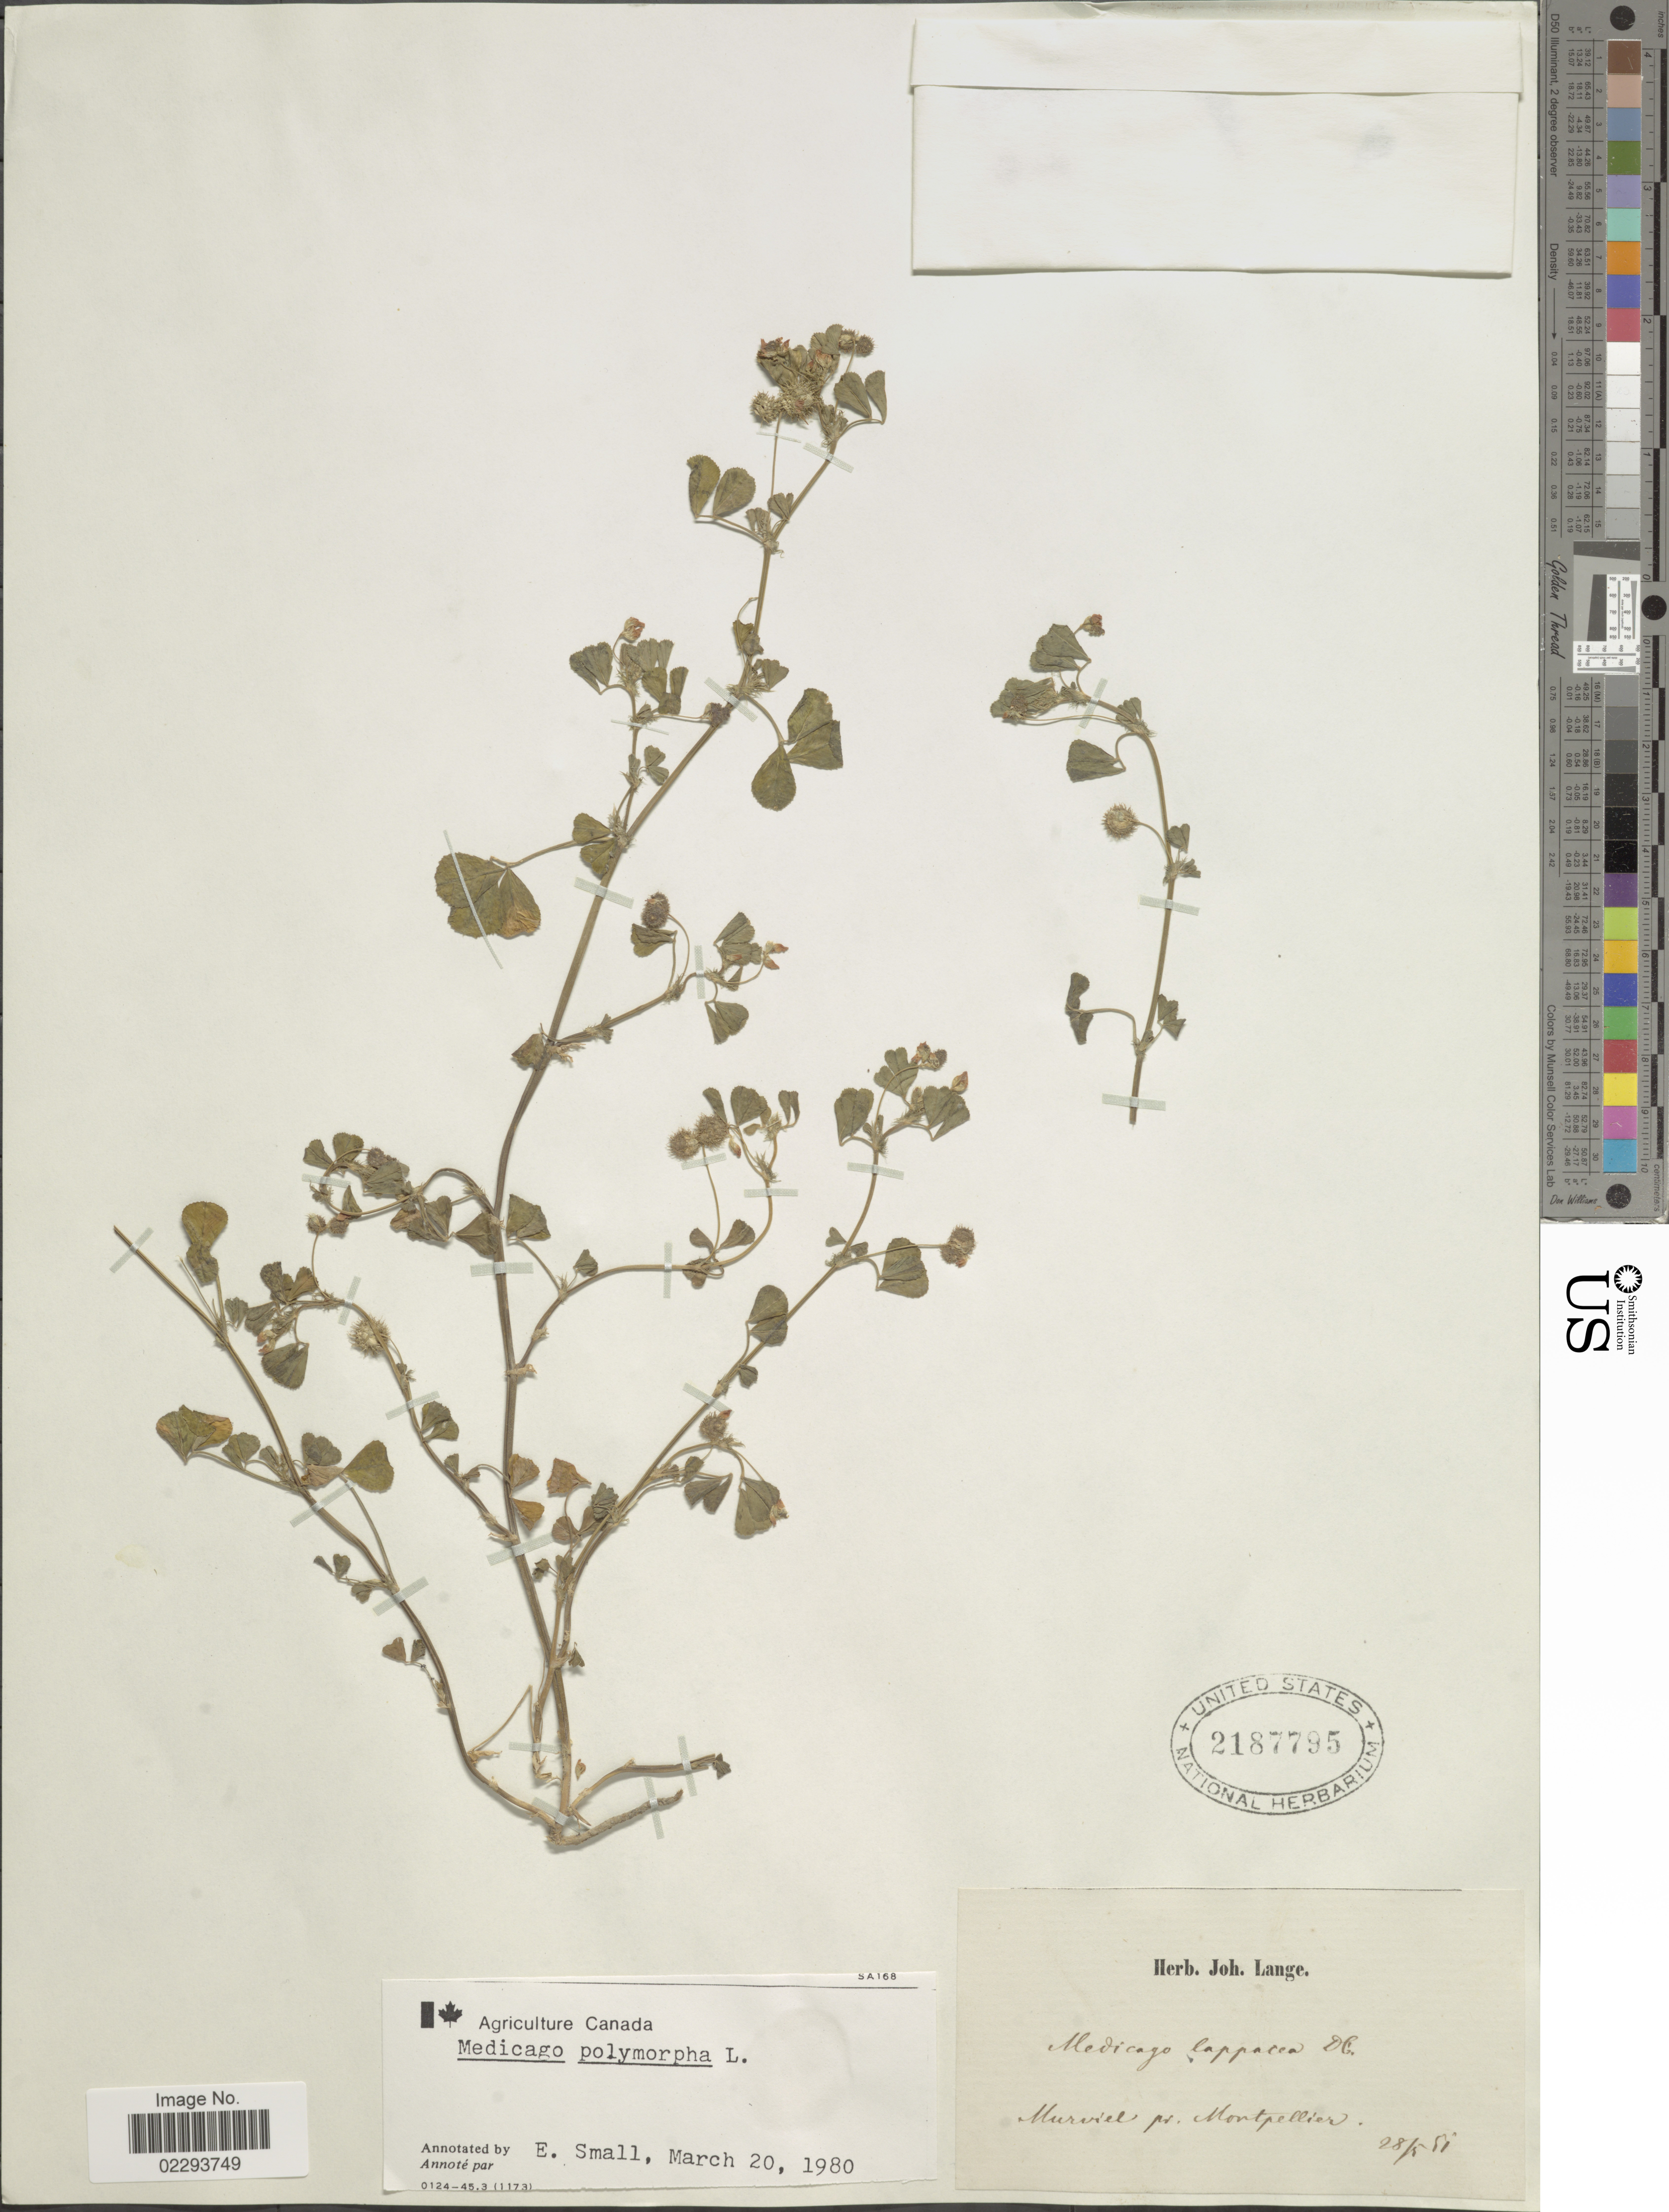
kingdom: Plantae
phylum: Tracheophyta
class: Magnoliopsida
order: Fabales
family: Fabaceae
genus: Medicago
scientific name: Medicago polymorpha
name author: L.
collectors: ex herb. Joh. Lange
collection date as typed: Transcribed d/m/y: 28/5/81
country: France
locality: Murviel pr. Montpellier.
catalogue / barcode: US 2187795